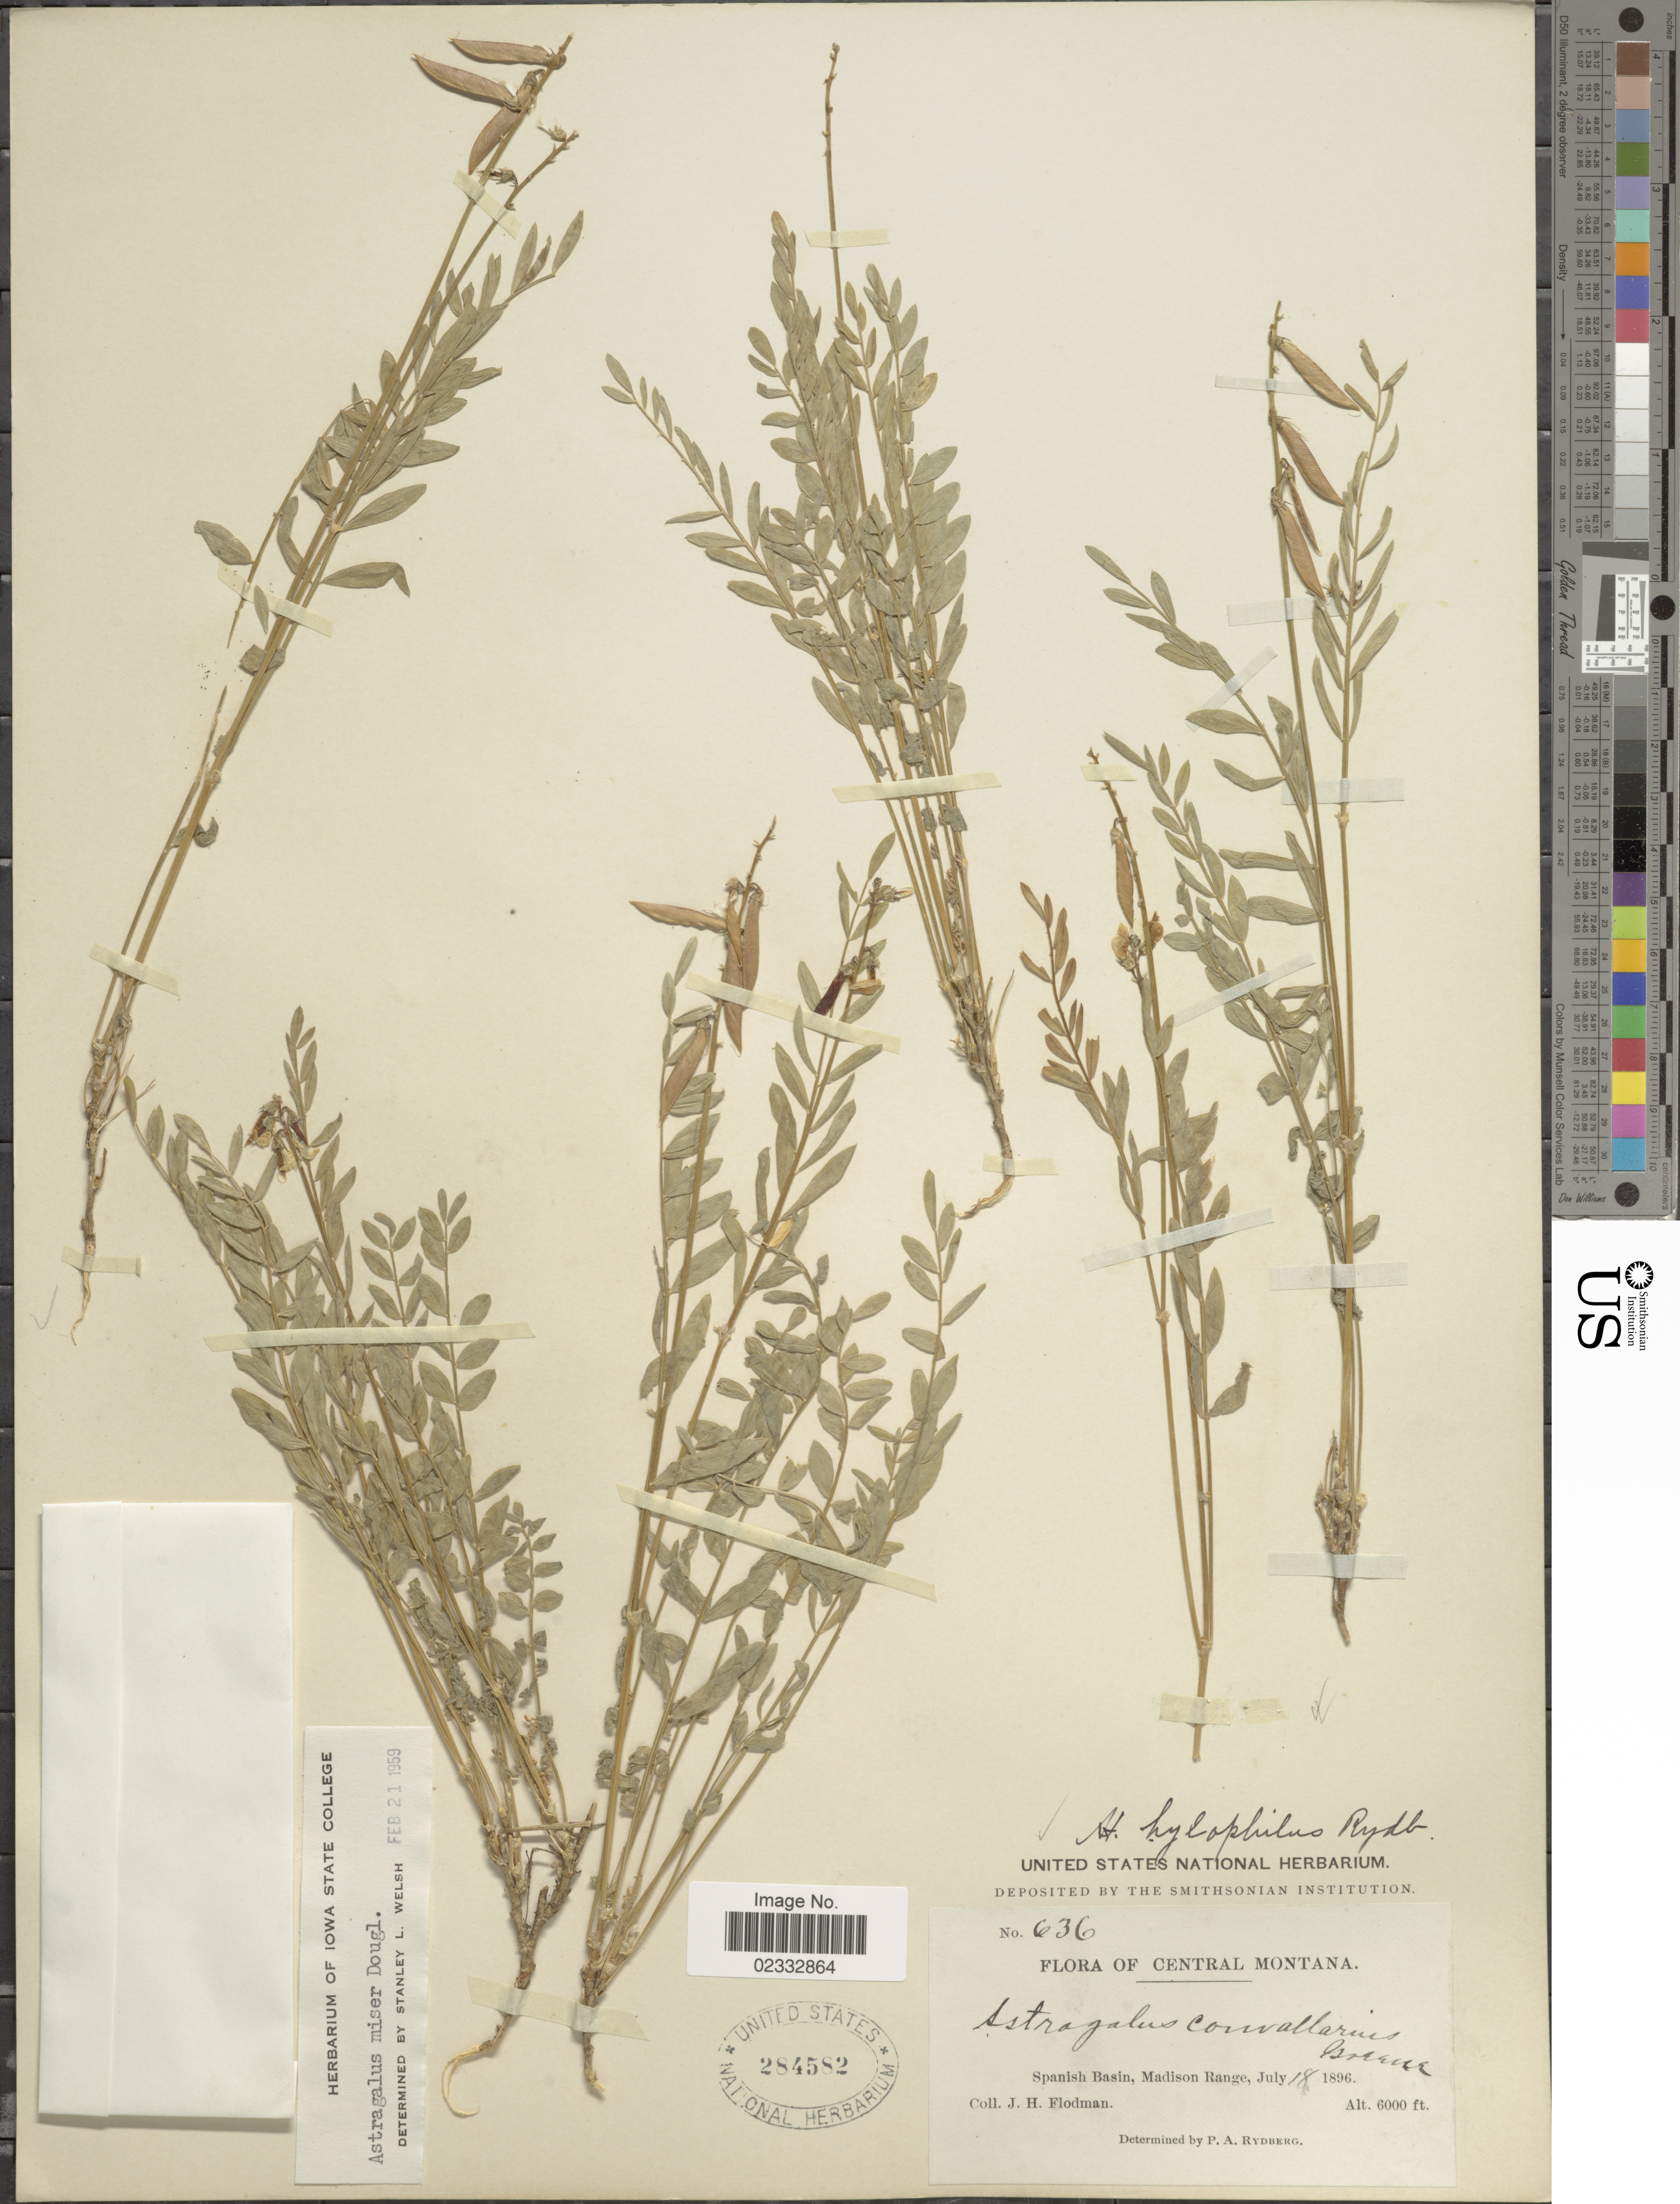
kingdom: Plantae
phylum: Tracheophyta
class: Magnoliopsida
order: Fabales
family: Fabaceae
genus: Astragalus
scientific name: Astragalus miser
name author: Douglas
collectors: J. Flodman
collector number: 636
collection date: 1896-07-18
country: United States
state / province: Montana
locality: Central Montana, Spanish Basin, Madison Range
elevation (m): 1829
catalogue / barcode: US 284582